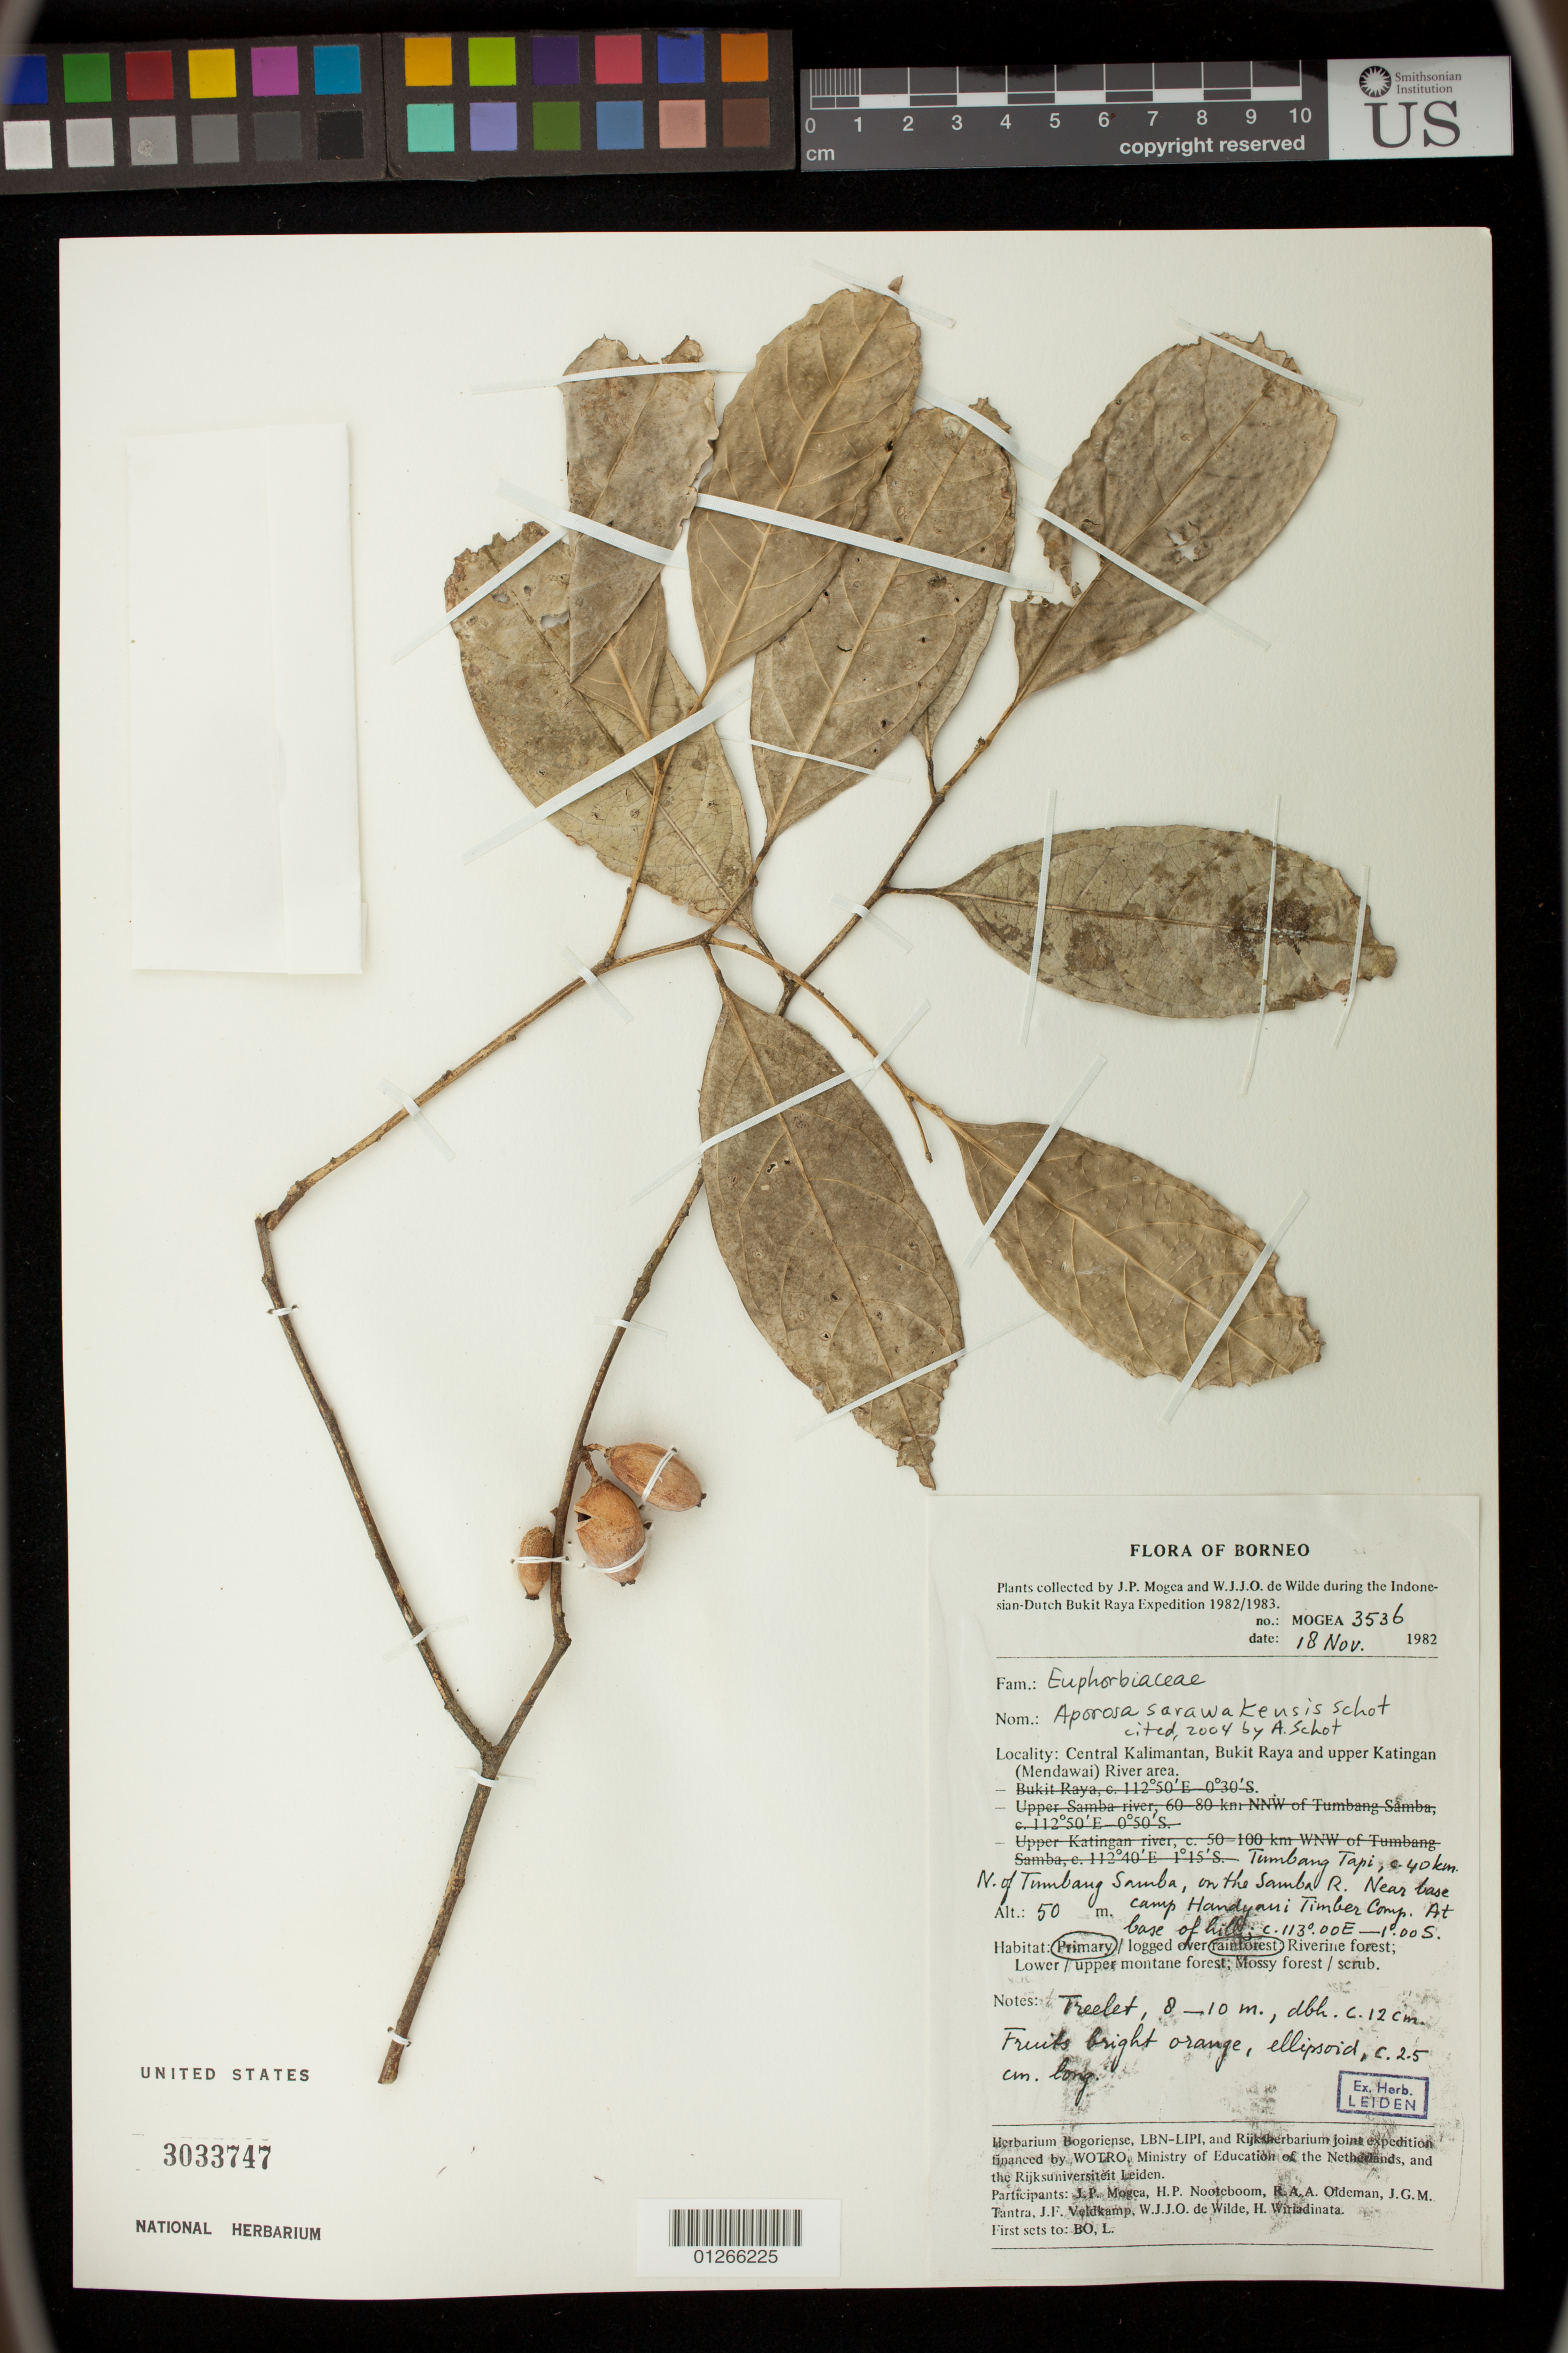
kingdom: Plantae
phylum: Tracheophyta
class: Magnoliopsida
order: Malpighiales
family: Phyllanthaceae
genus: Aporosa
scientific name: Aporosa sarawakensis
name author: Schot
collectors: J. Mogea & W. J. de Wilde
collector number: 3536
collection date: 1982-11-18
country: Indonesia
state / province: Kalimantan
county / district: Kalimantan Tengah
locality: Borneo. Bukit Raya and upper Katingan (Mendawai) River Area. Tumbang Tapi, c. 40 km. N. of Tumbang Samba, on the Samba R. Near base camp Handyani Timber Comp. At base of hill.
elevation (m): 50